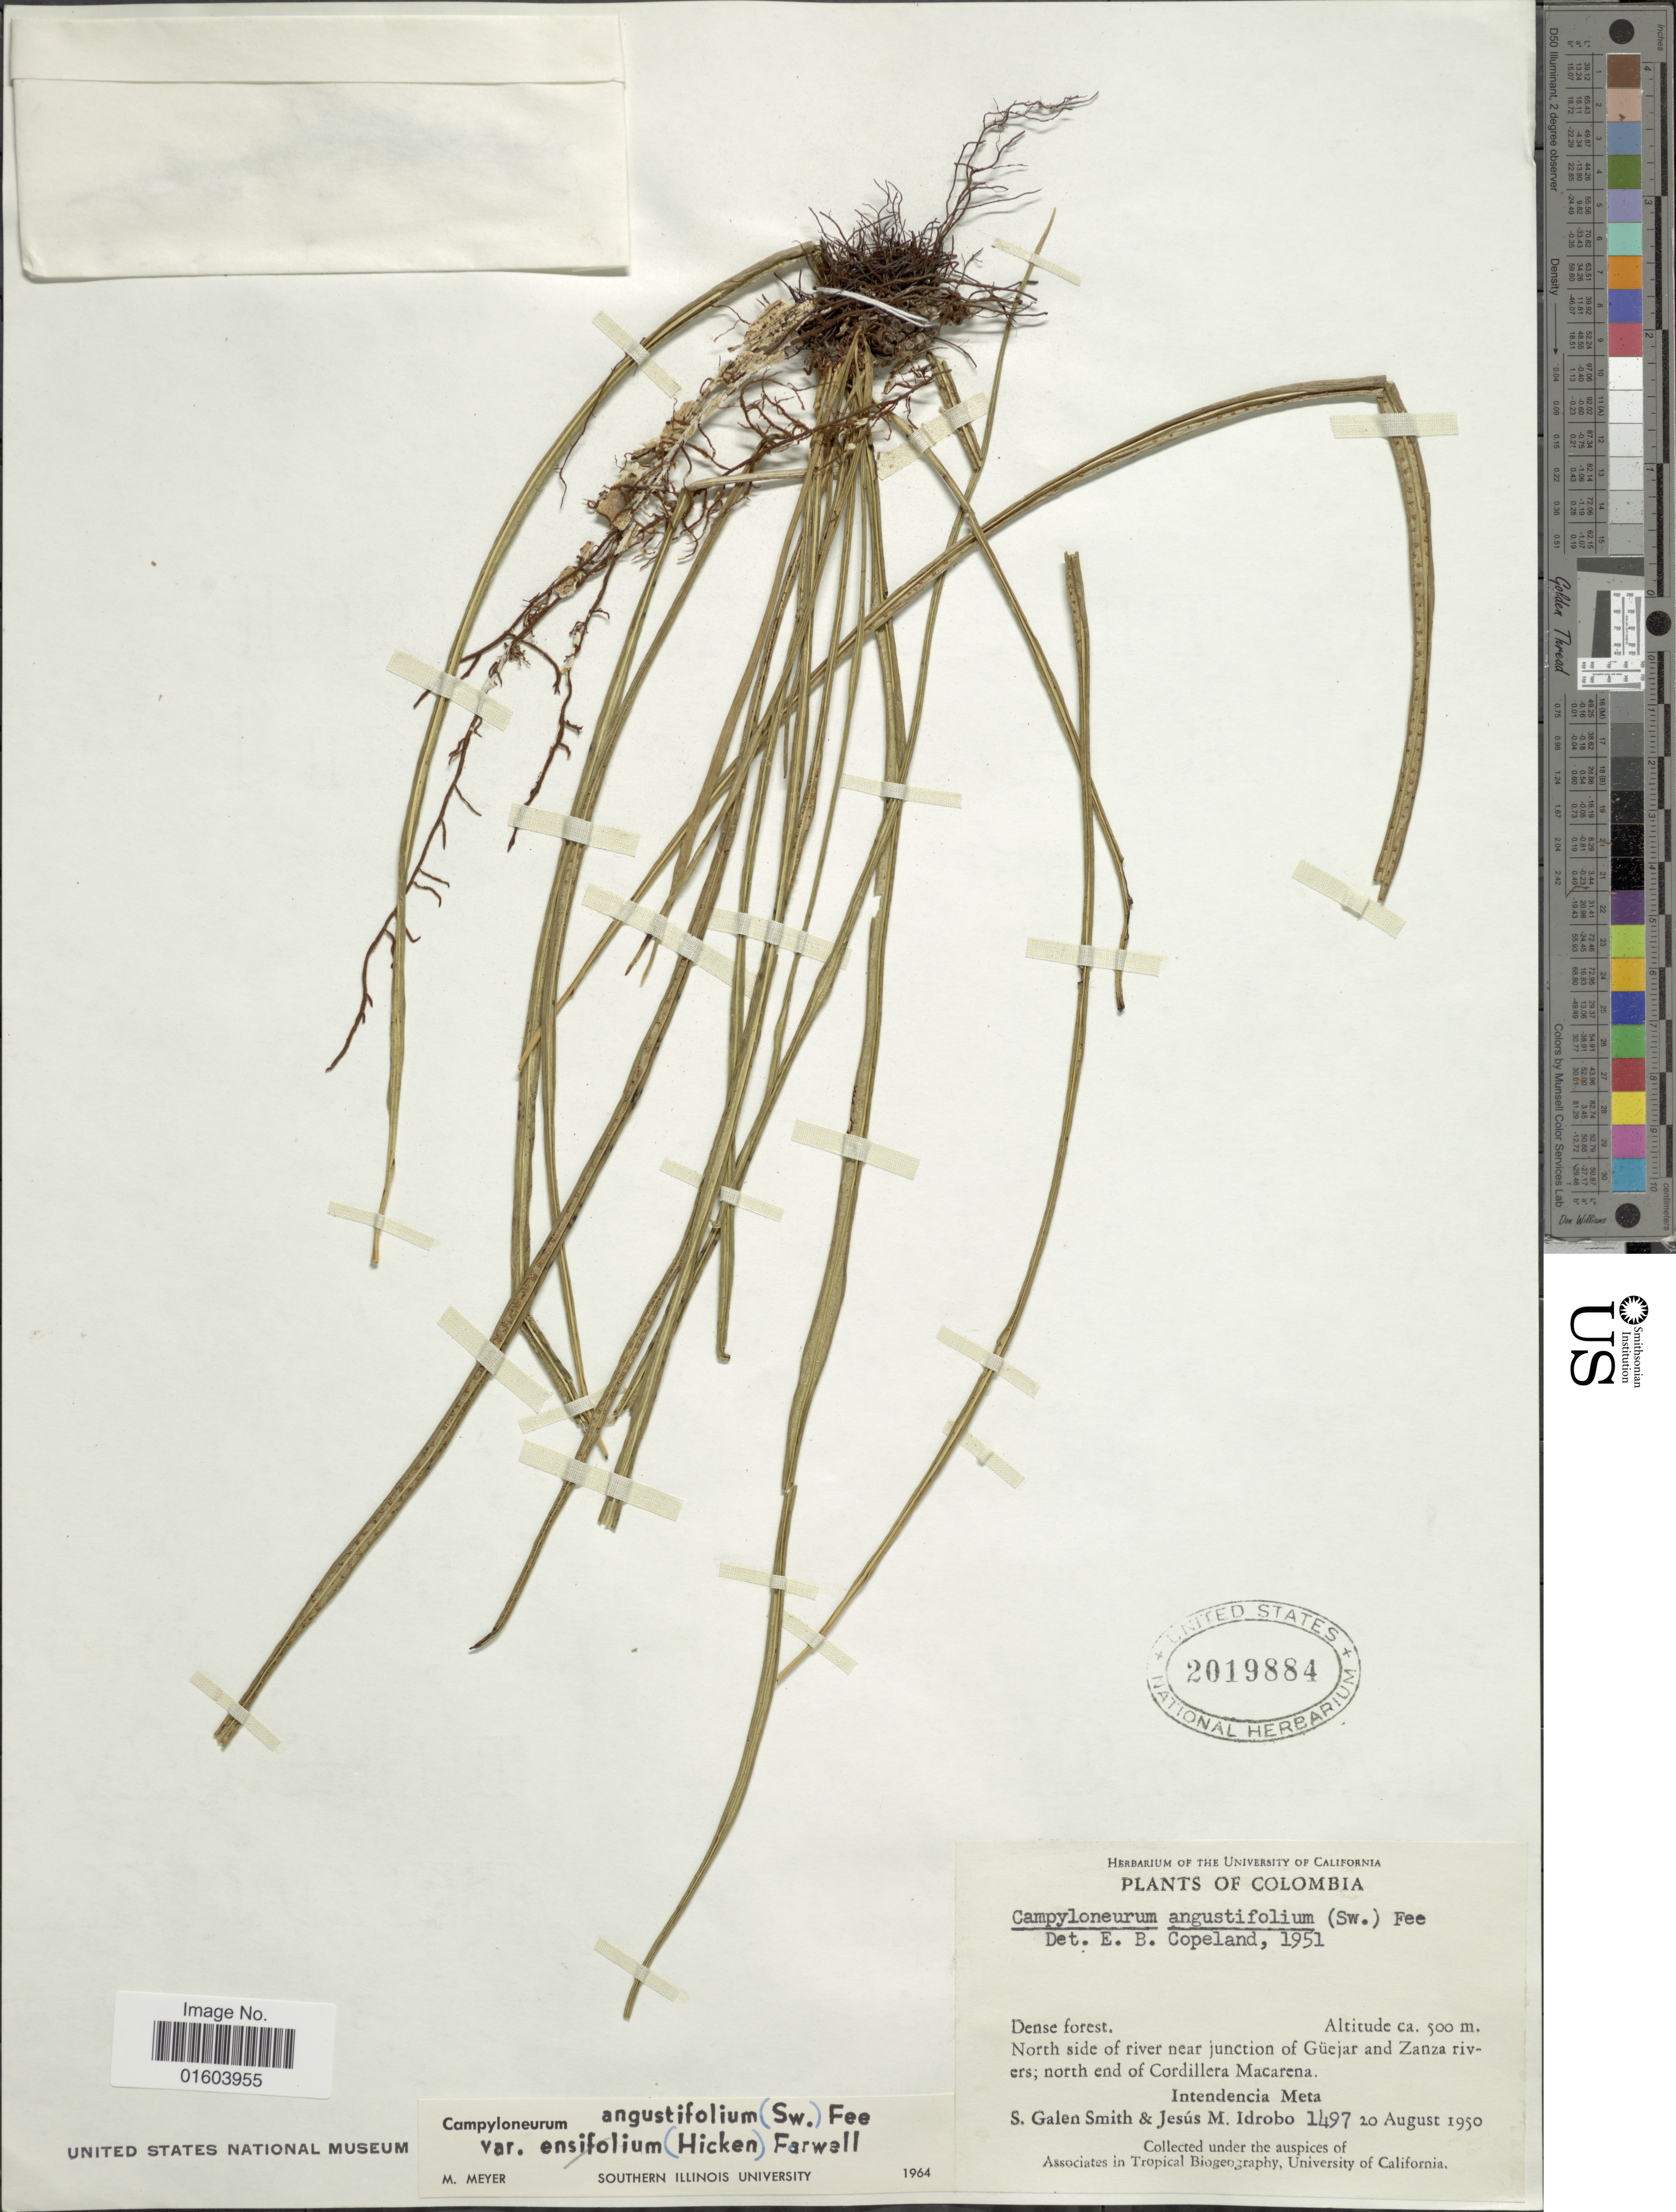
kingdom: Plantae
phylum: Tracheophyta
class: Polypodiopsida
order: Polypodiales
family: Polypodiaceae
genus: Campyloneurum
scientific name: Campyloneurum angustifolium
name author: (Sw.) Fée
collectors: S. G. Smith & J. M. Idrobo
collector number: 1497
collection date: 1950-08-20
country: Colombia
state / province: Meta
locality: North side of river near junction of Guejar and Zanza rivers; north end of Cordillera Macarena.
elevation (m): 500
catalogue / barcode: US 2019884